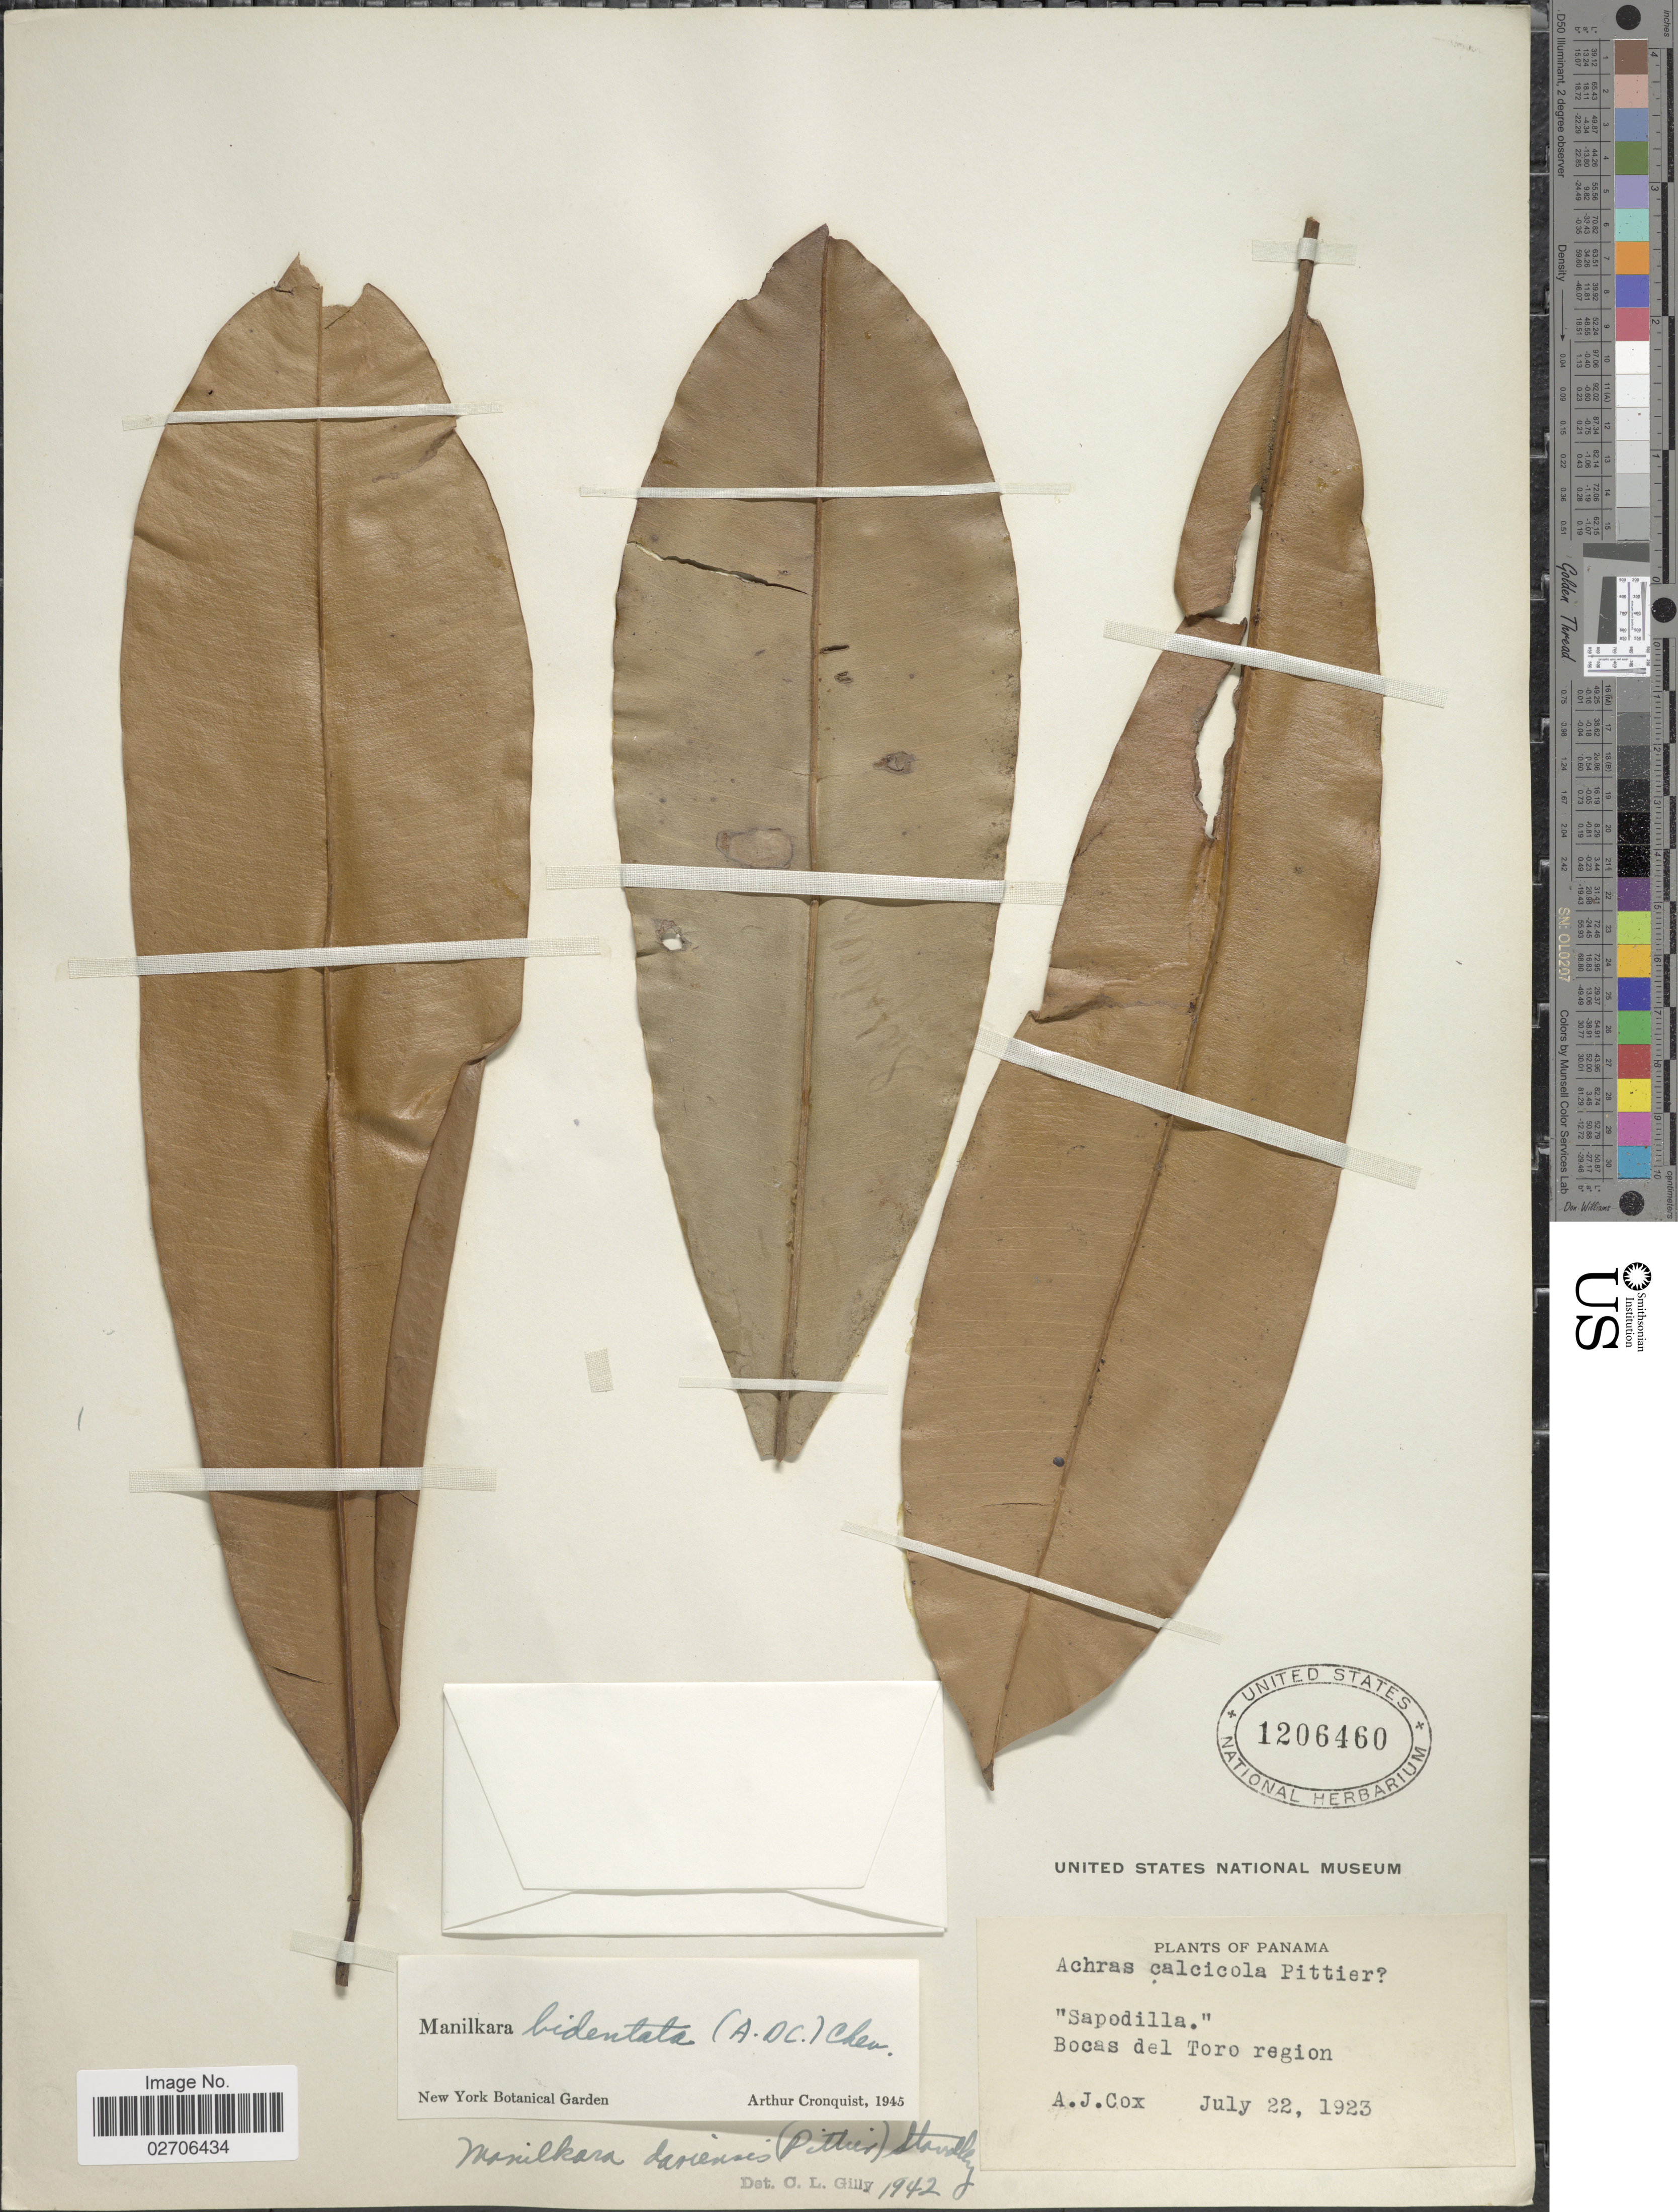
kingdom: Plantae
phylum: Tracheophyta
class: Magnoliopsida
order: Ericales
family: Sapotaceae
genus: Manilkara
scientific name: Manilkara bidentata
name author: (A. DC.) A. Chev.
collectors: A. Cox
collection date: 1923-07-22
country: Panama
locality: Bocas del Toro region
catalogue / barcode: US 1206460